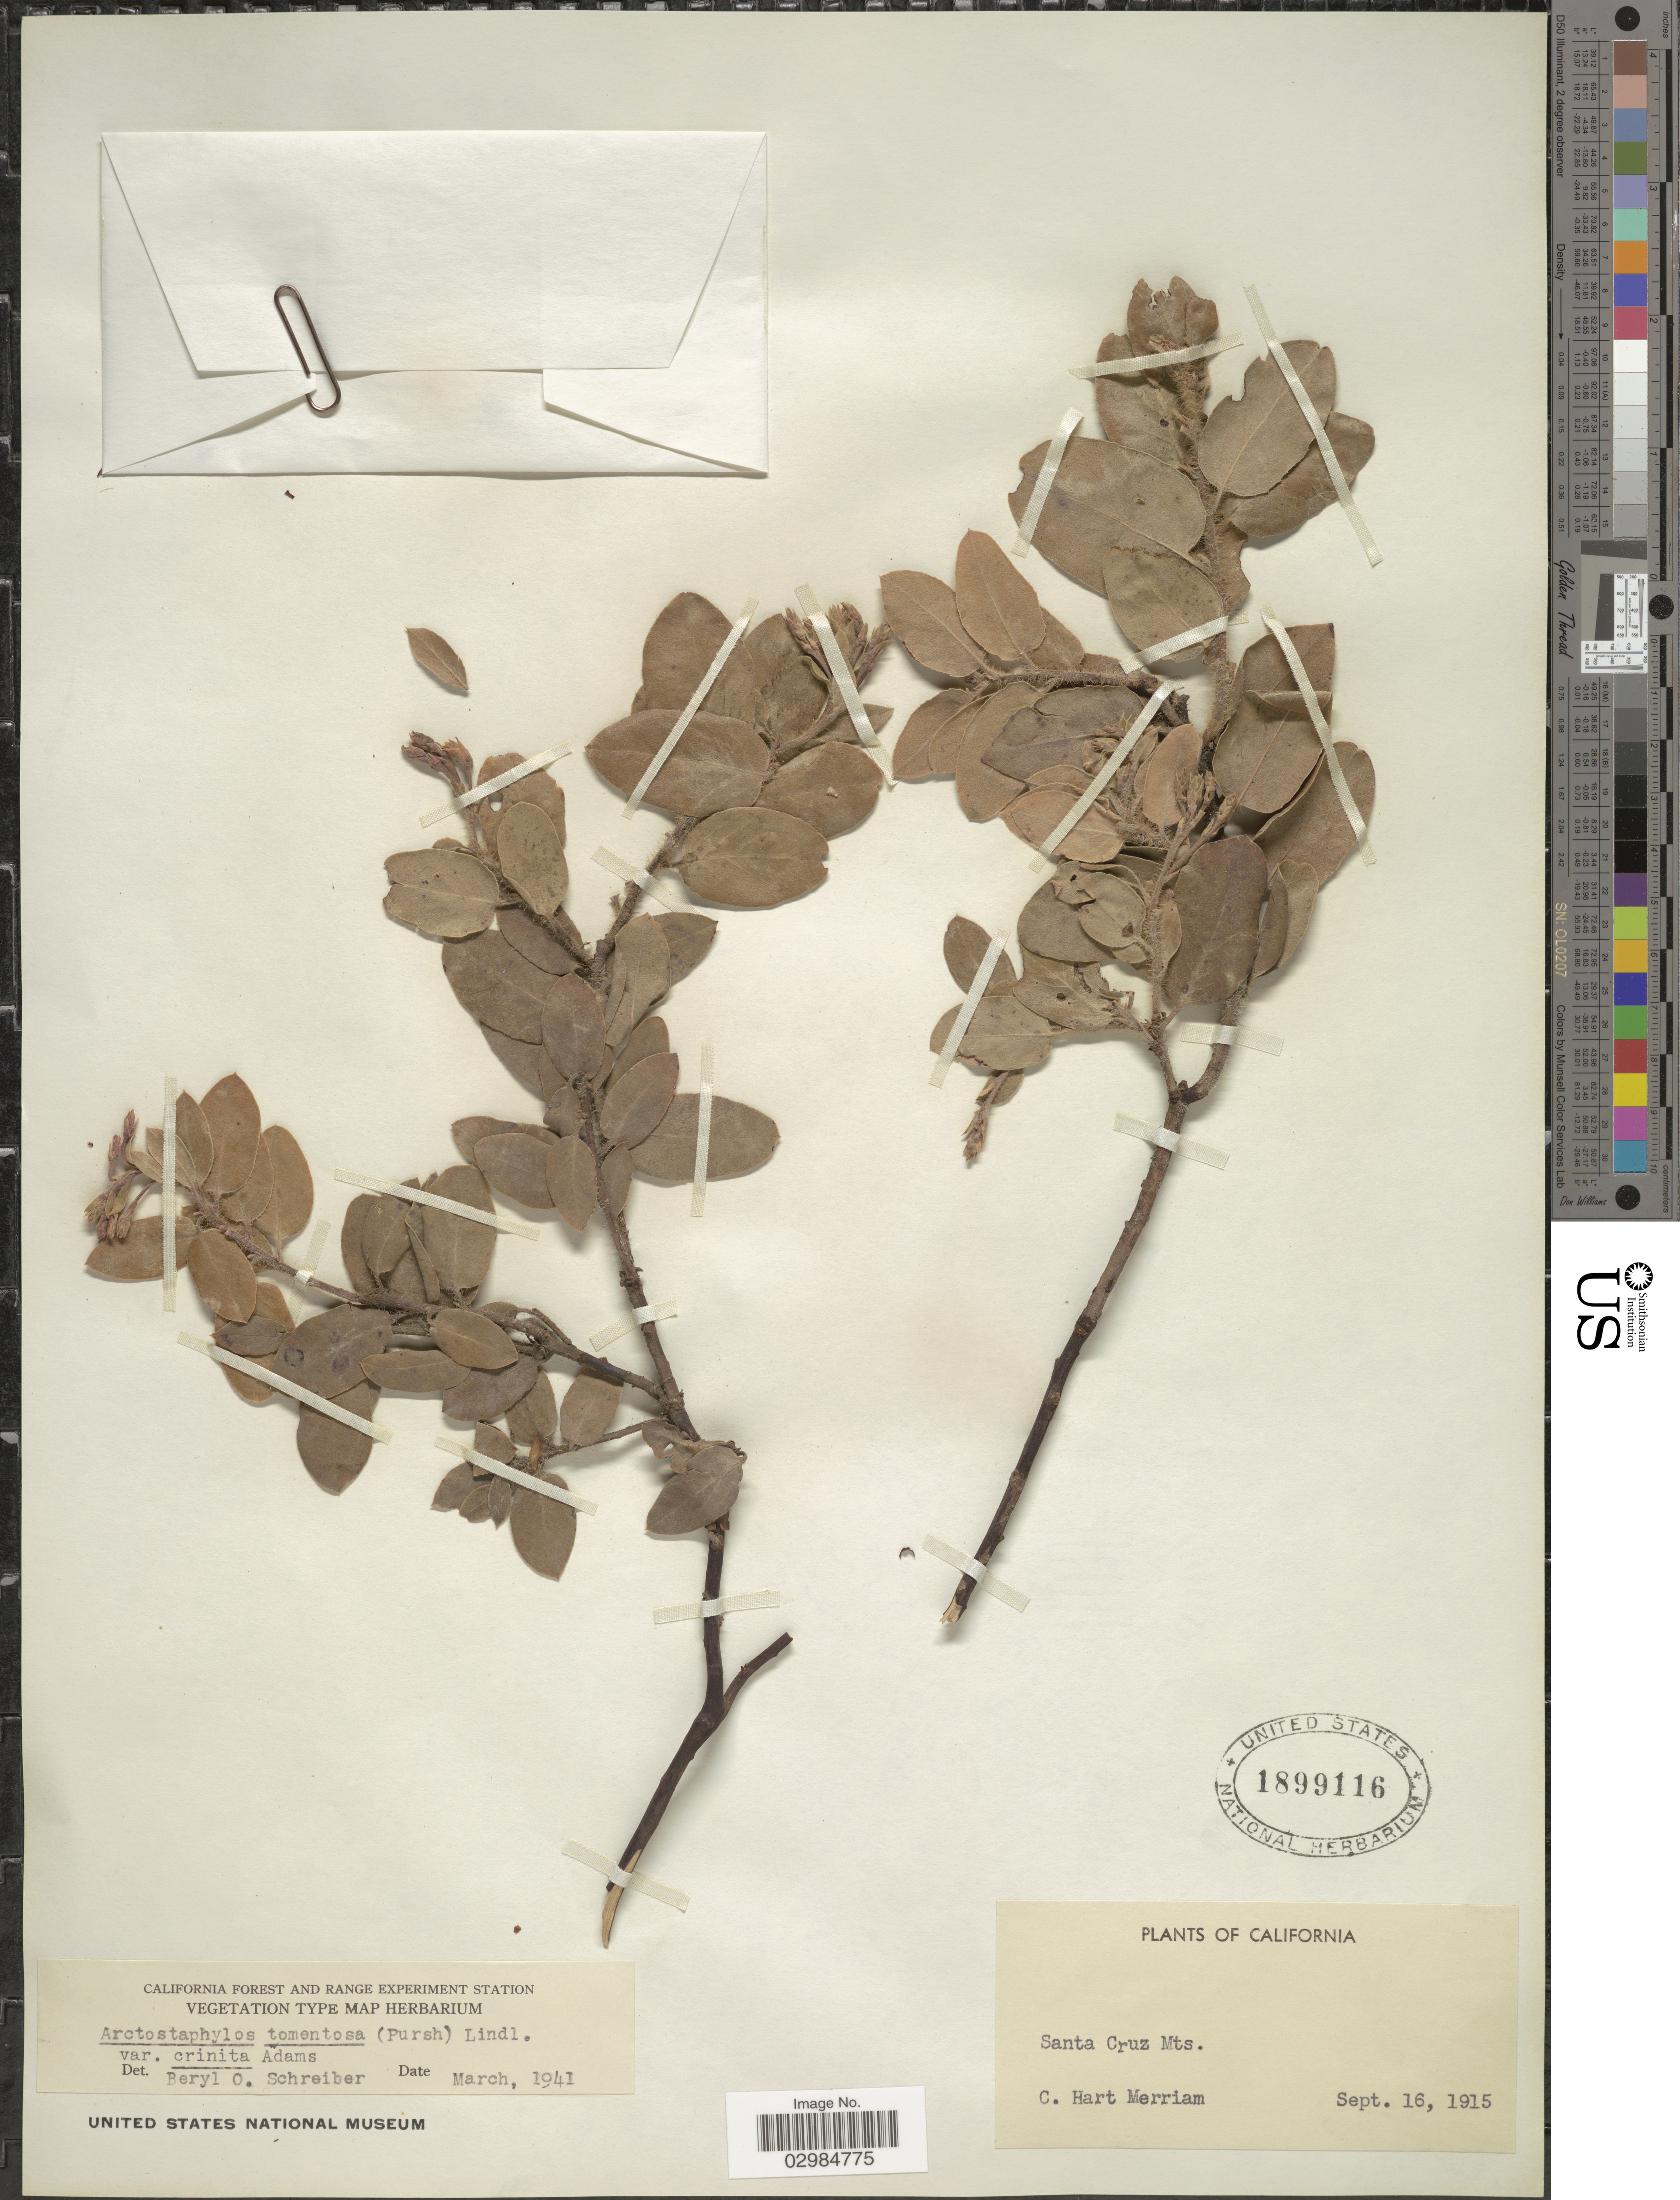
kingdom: Plantae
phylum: Tracheophyta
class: Magnoliopsida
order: Ericales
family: Ericaceae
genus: Arctostaphylos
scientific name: Arctostaphylos tomentosa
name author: (Pursh) Lindl.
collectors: C. Merriam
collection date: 1915-09-16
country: United States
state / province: California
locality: Santa Cruz Mts.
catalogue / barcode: US 1899116